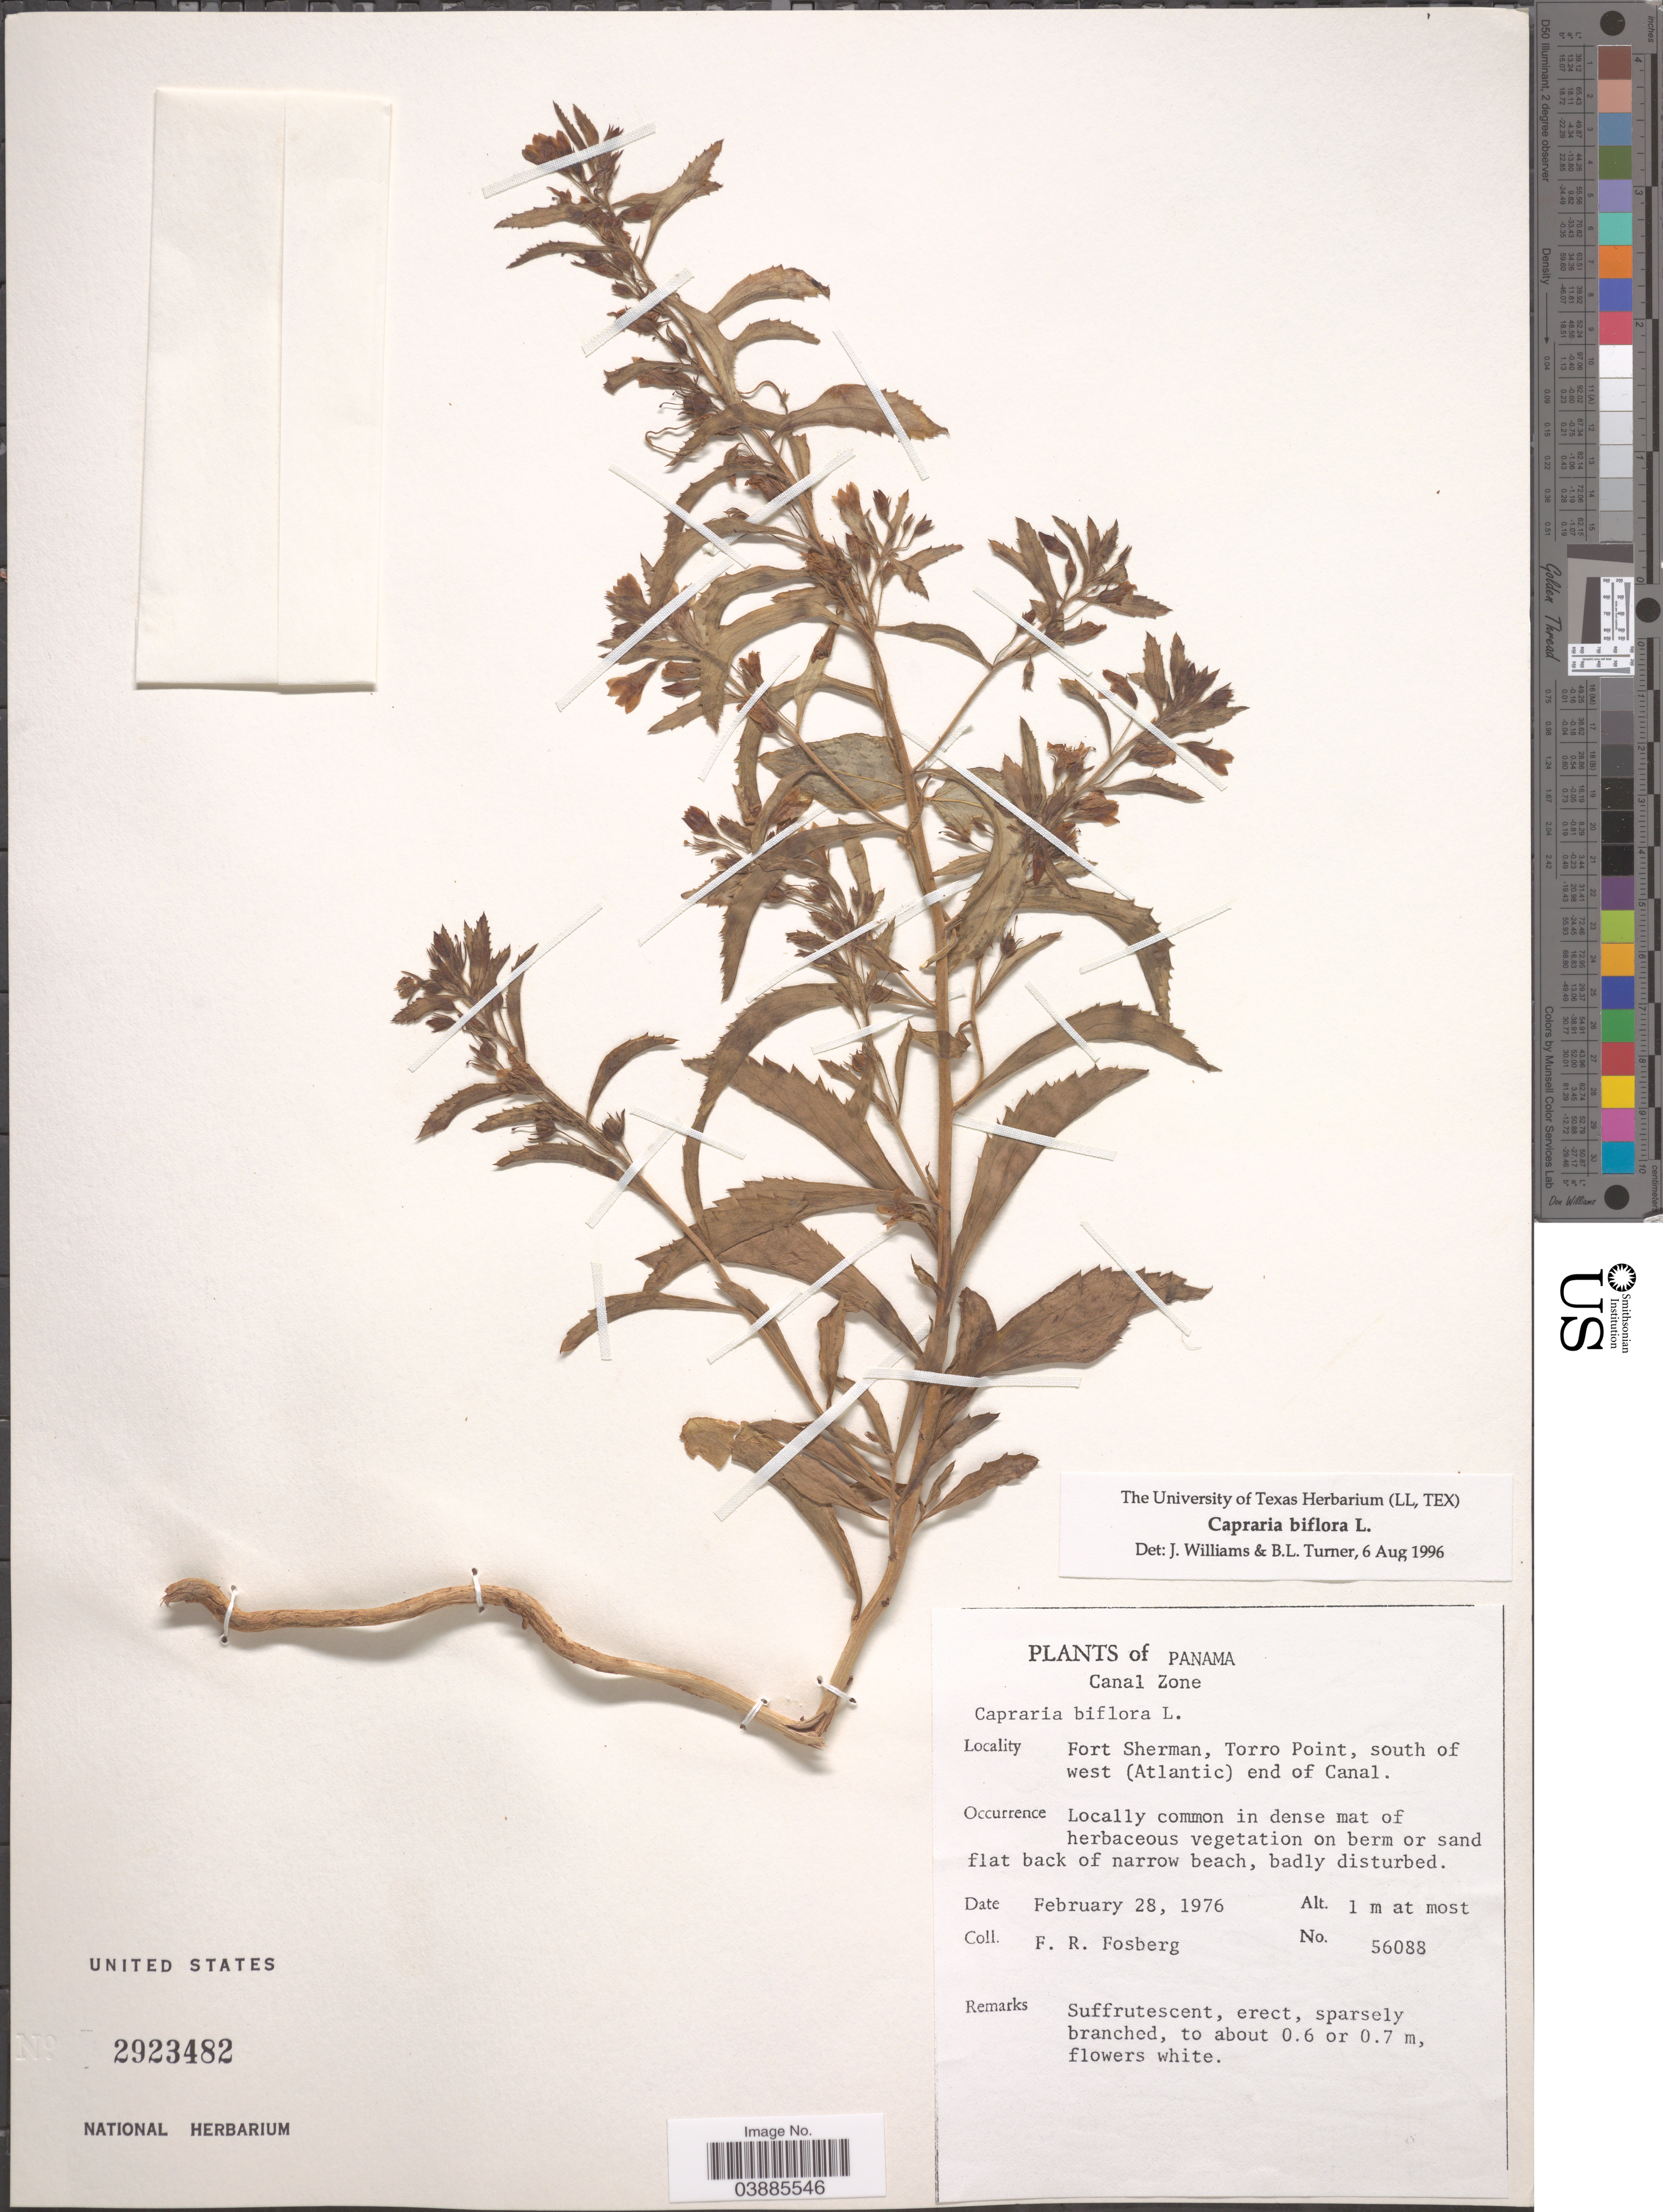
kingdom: Plantae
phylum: Tracheophyta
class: Magnoliopsida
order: Lamiales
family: Scrophulariaceae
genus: Capraria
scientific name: Capraria biflora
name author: L.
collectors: F. R. Fosberg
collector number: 56088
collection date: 1976-02-28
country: Panama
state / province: Colón / Panamá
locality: Canal Zone. Fort Sherman, Torro Point, south of west (Atlantic) end of Canal.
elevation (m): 1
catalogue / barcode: US 2923482